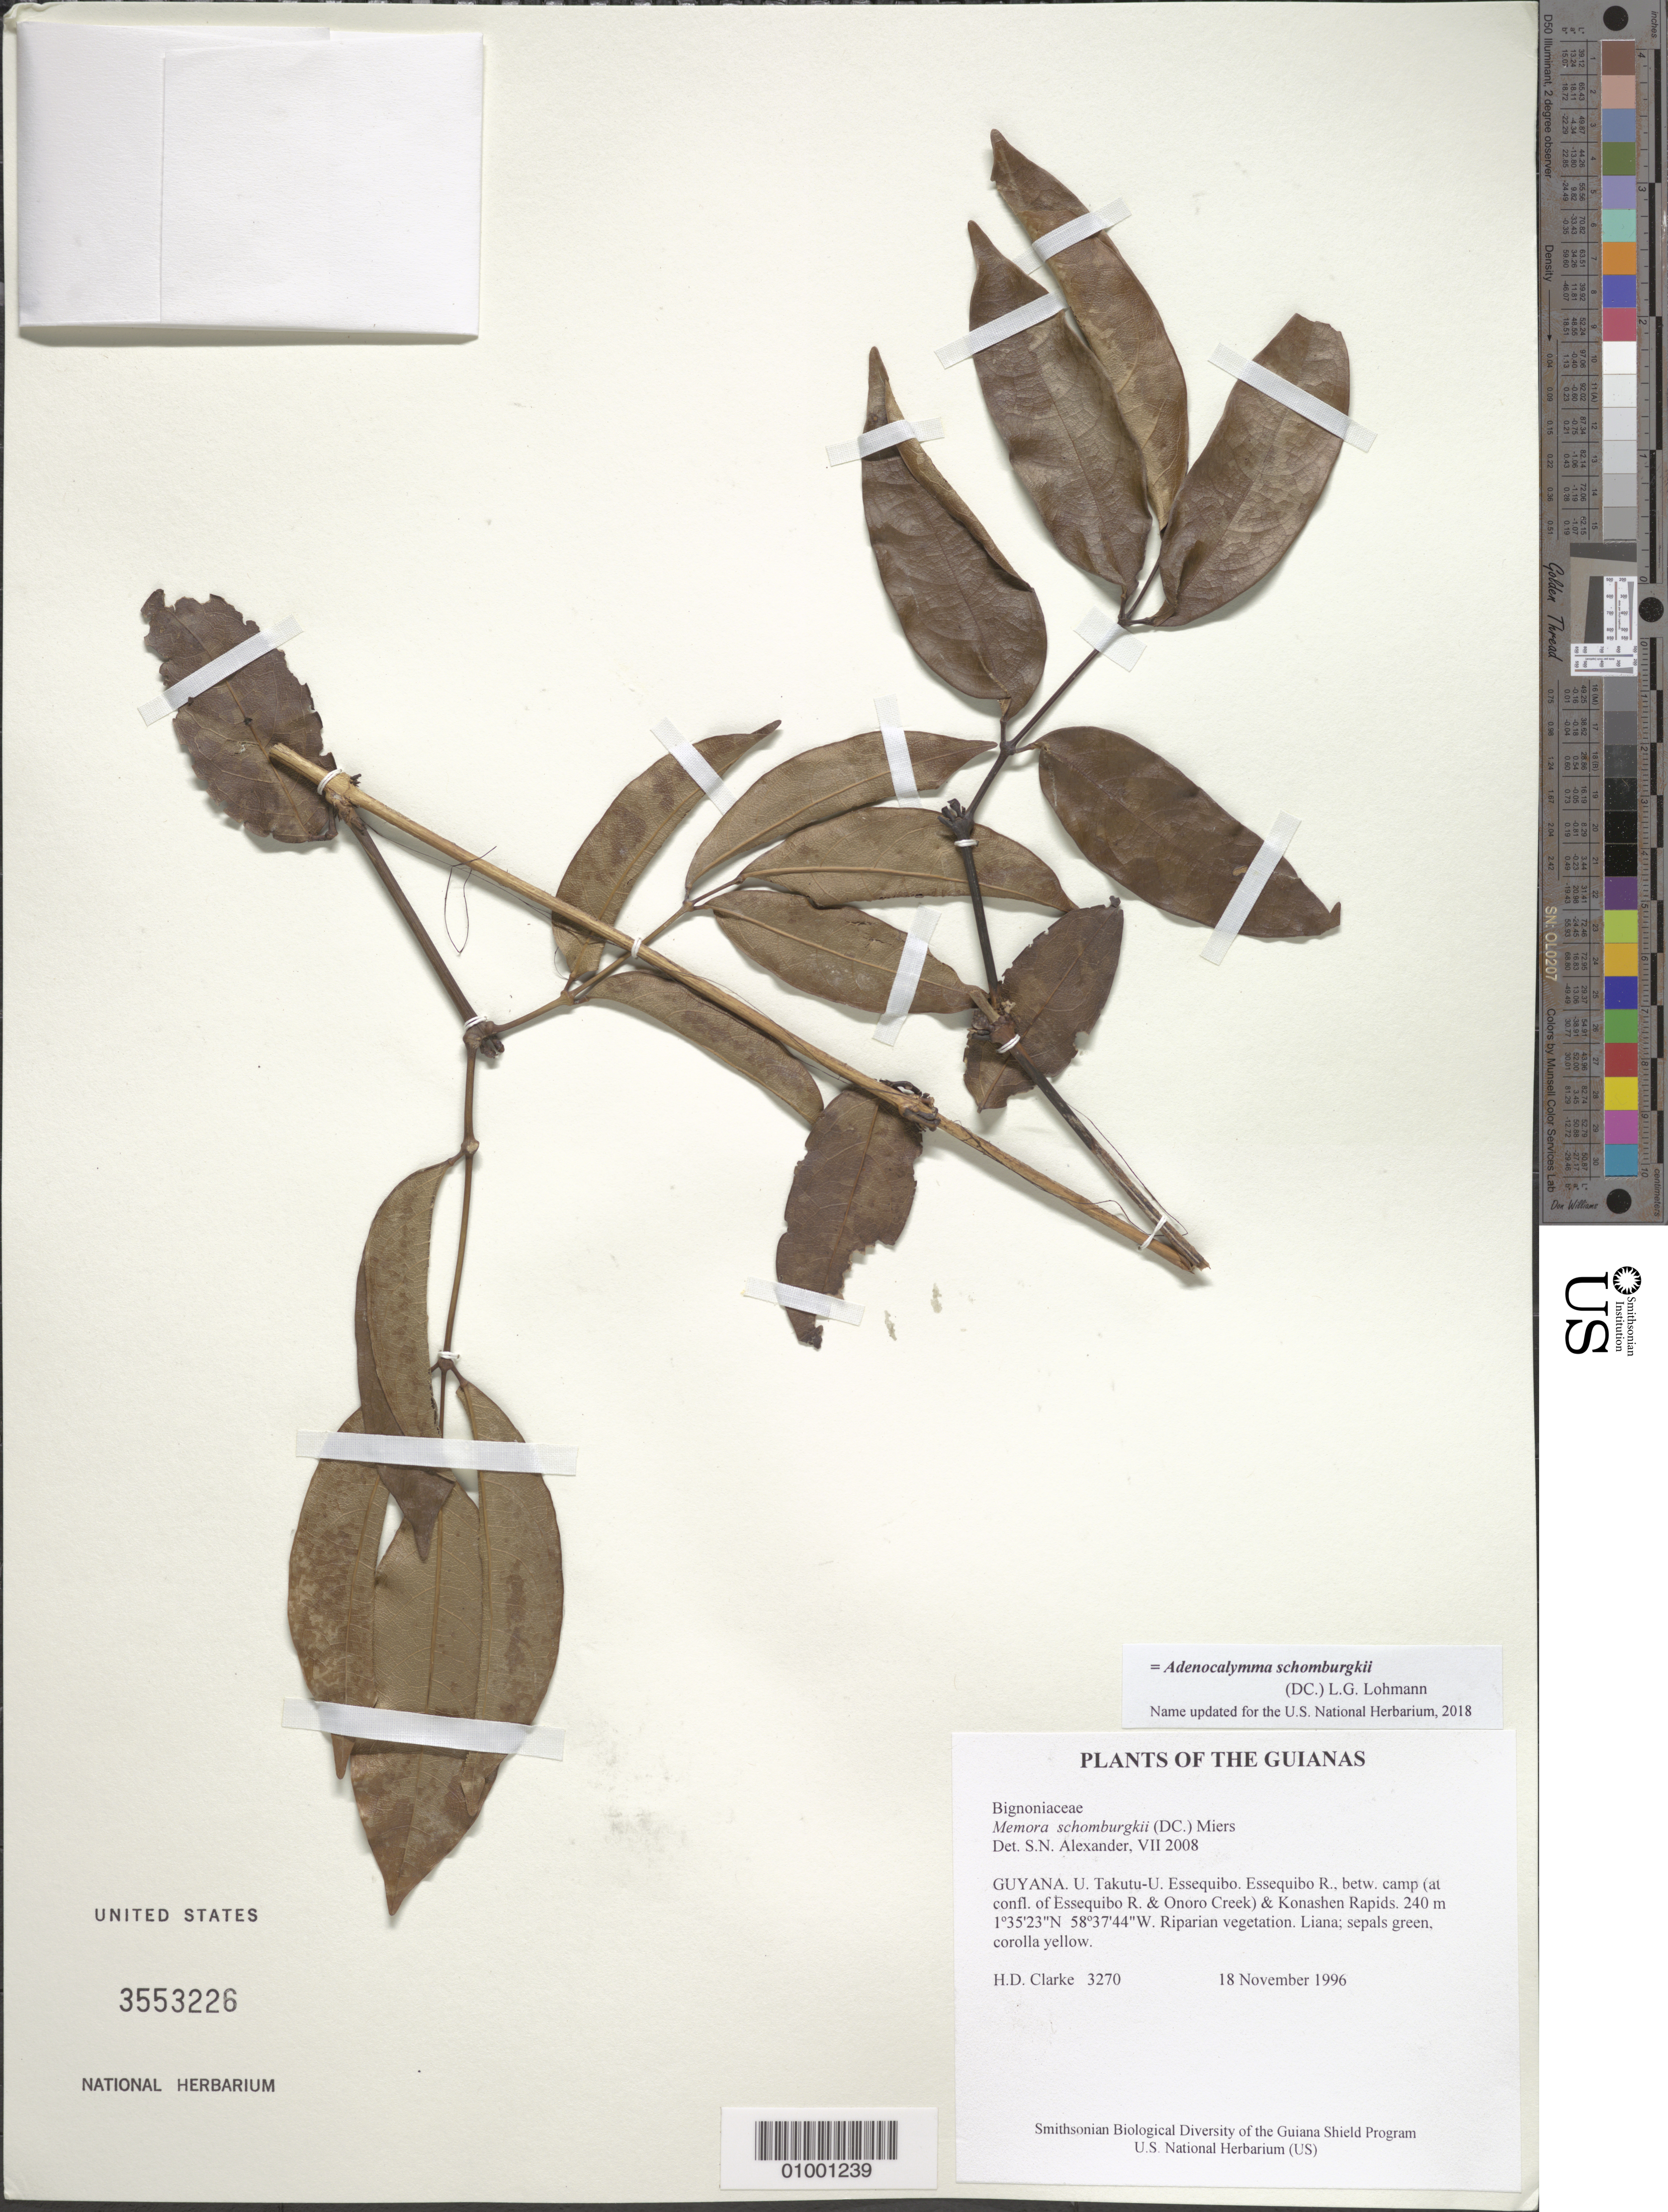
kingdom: Plantae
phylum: Tracheophyta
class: Magnoliopsida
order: Lamiales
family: Bignoniaceae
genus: Adenocalymma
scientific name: Adenocalymma schomburgkii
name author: (DC.) L.G. Lohmann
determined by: Fonseca, L. H. M.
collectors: H. D. Clarke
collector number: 3270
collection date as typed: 18 November 1996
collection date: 1996-11-18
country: Guyana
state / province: U. Takutu-U. Essequibo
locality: Essequibo R., betw. camp (at confl. of Essequibo R. & Onoro Creek) & Konashen Rapids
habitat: Riparian vegetation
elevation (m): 240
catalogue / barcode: US 3553226